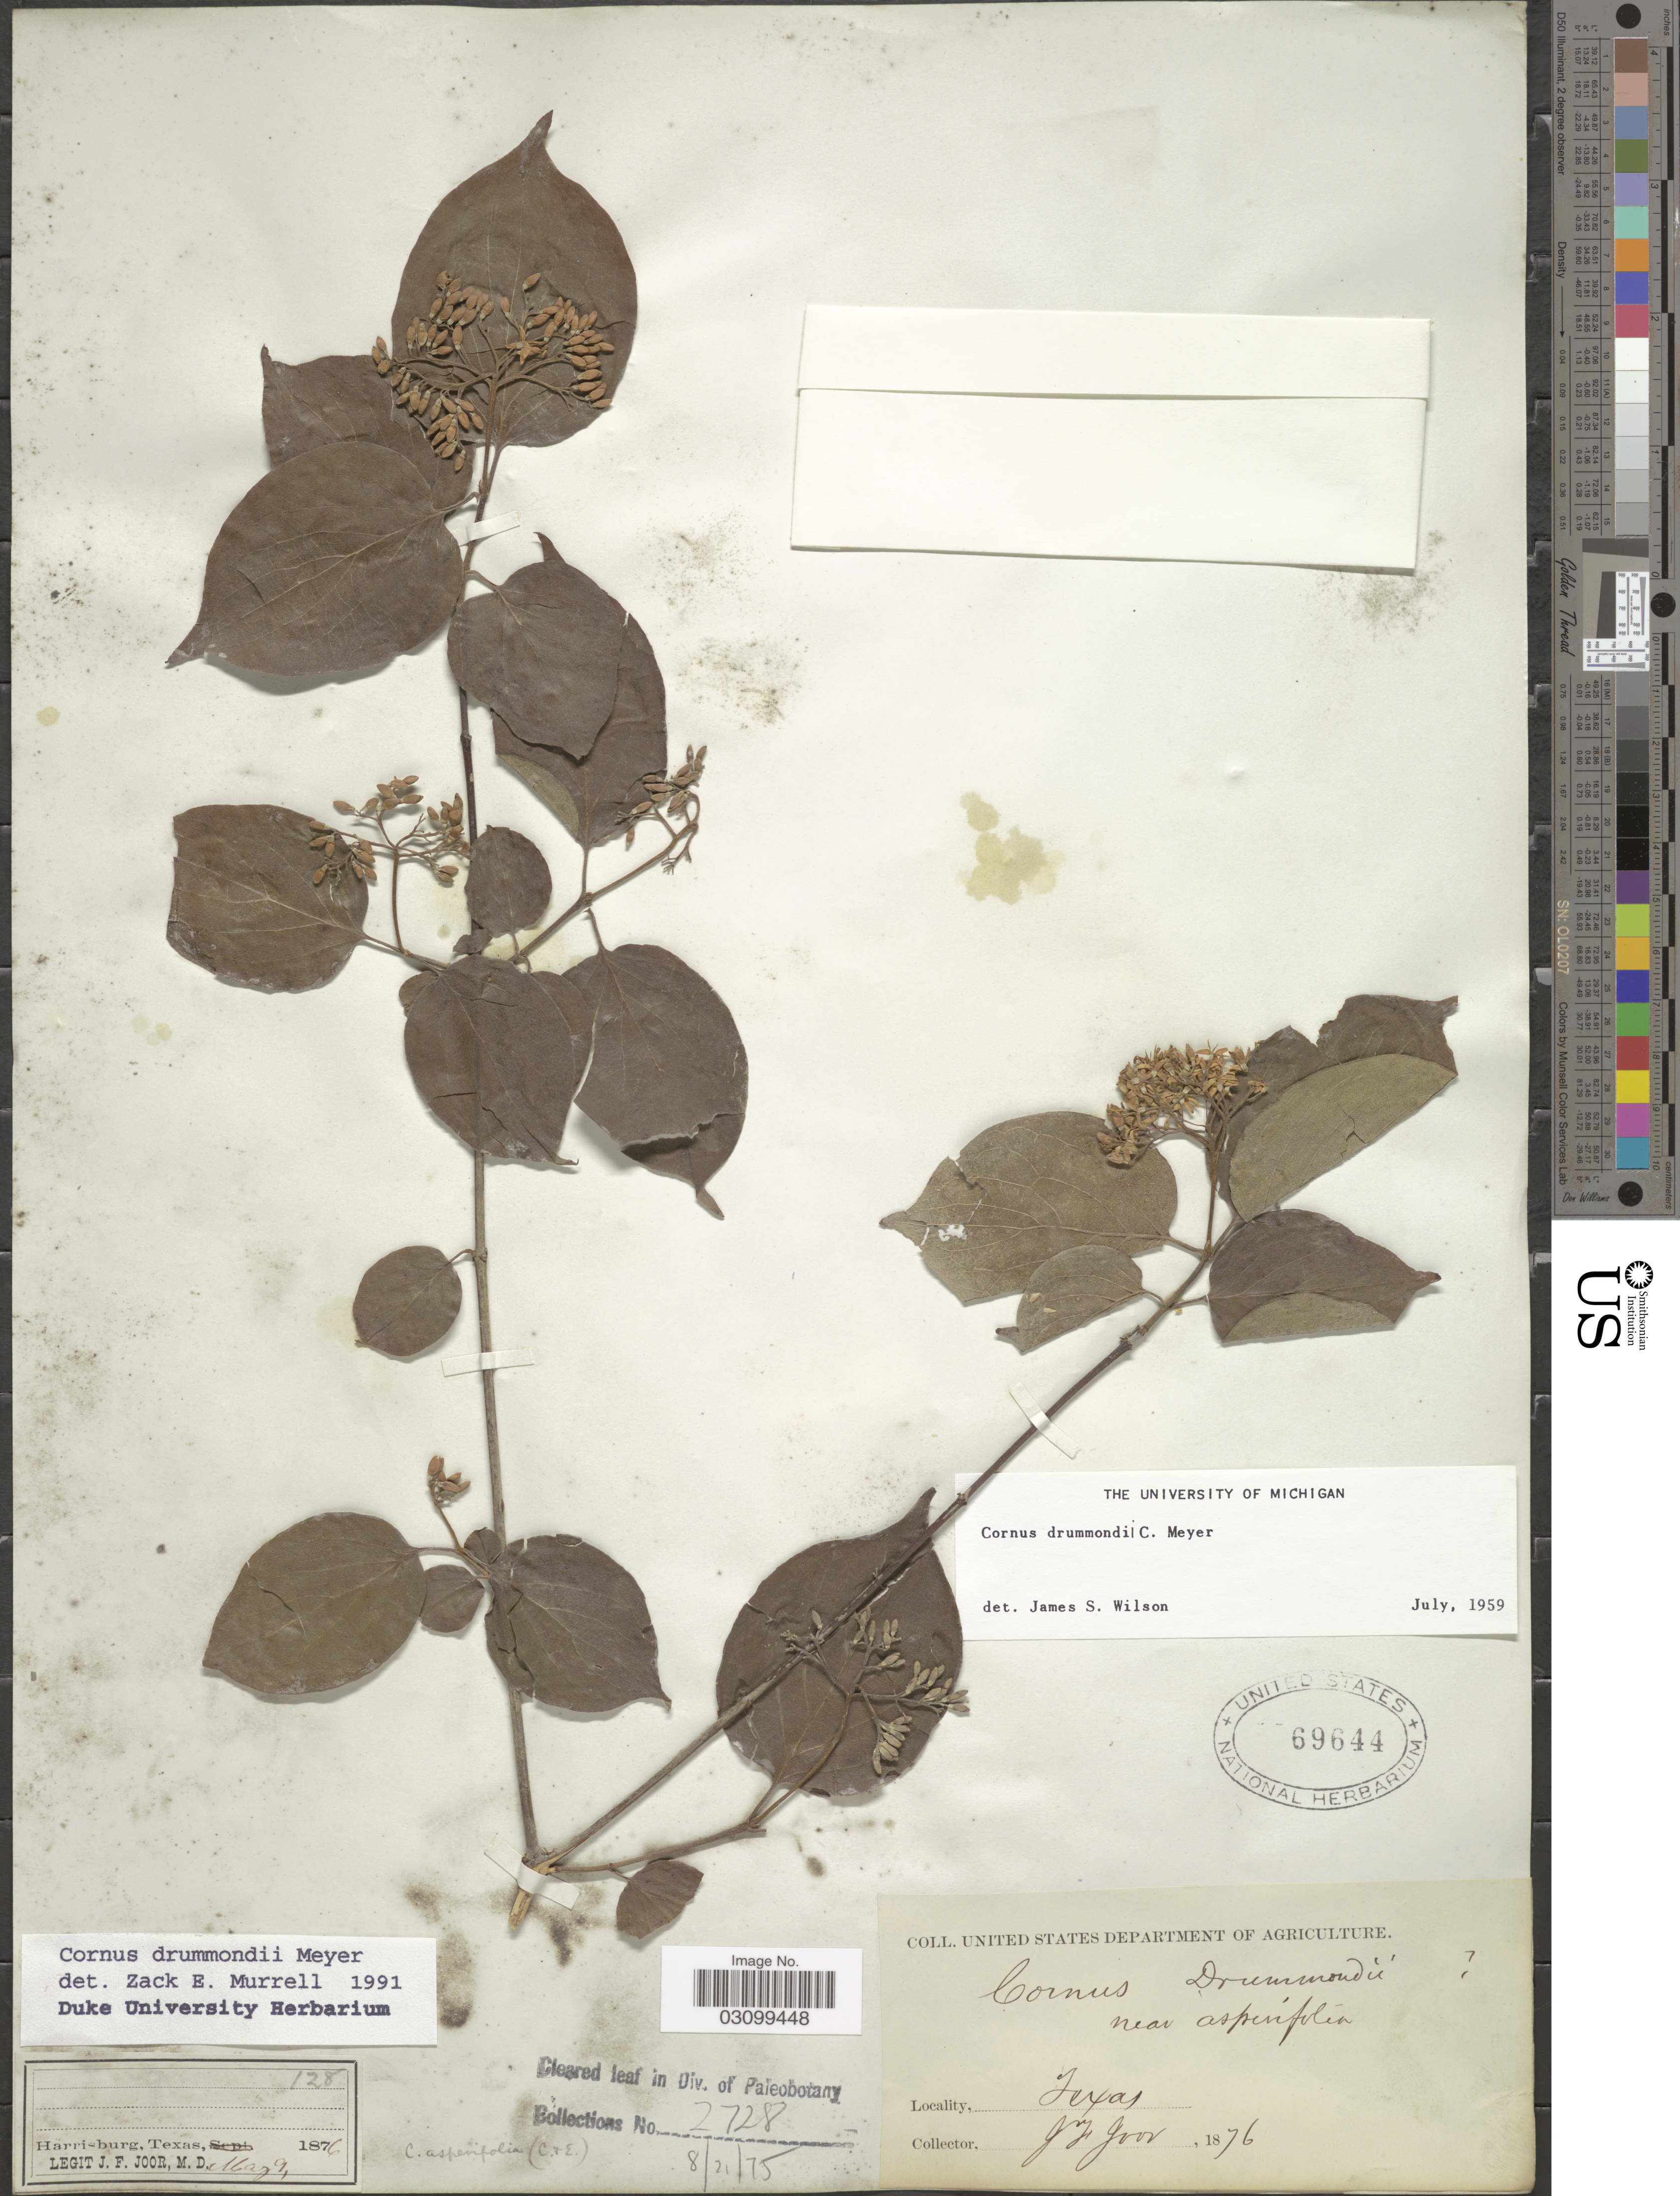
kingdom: Plantae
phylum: Tracheophyta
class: Magnoliopsida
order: Cornales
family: Cornaceae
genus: Cornus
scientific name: Cornus drummondii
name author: C.A. Mey.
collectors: J. F. Joor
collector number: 128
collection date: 1876-05-09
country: United States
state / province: Texas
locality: Harrisburg,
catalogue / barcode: US 69644